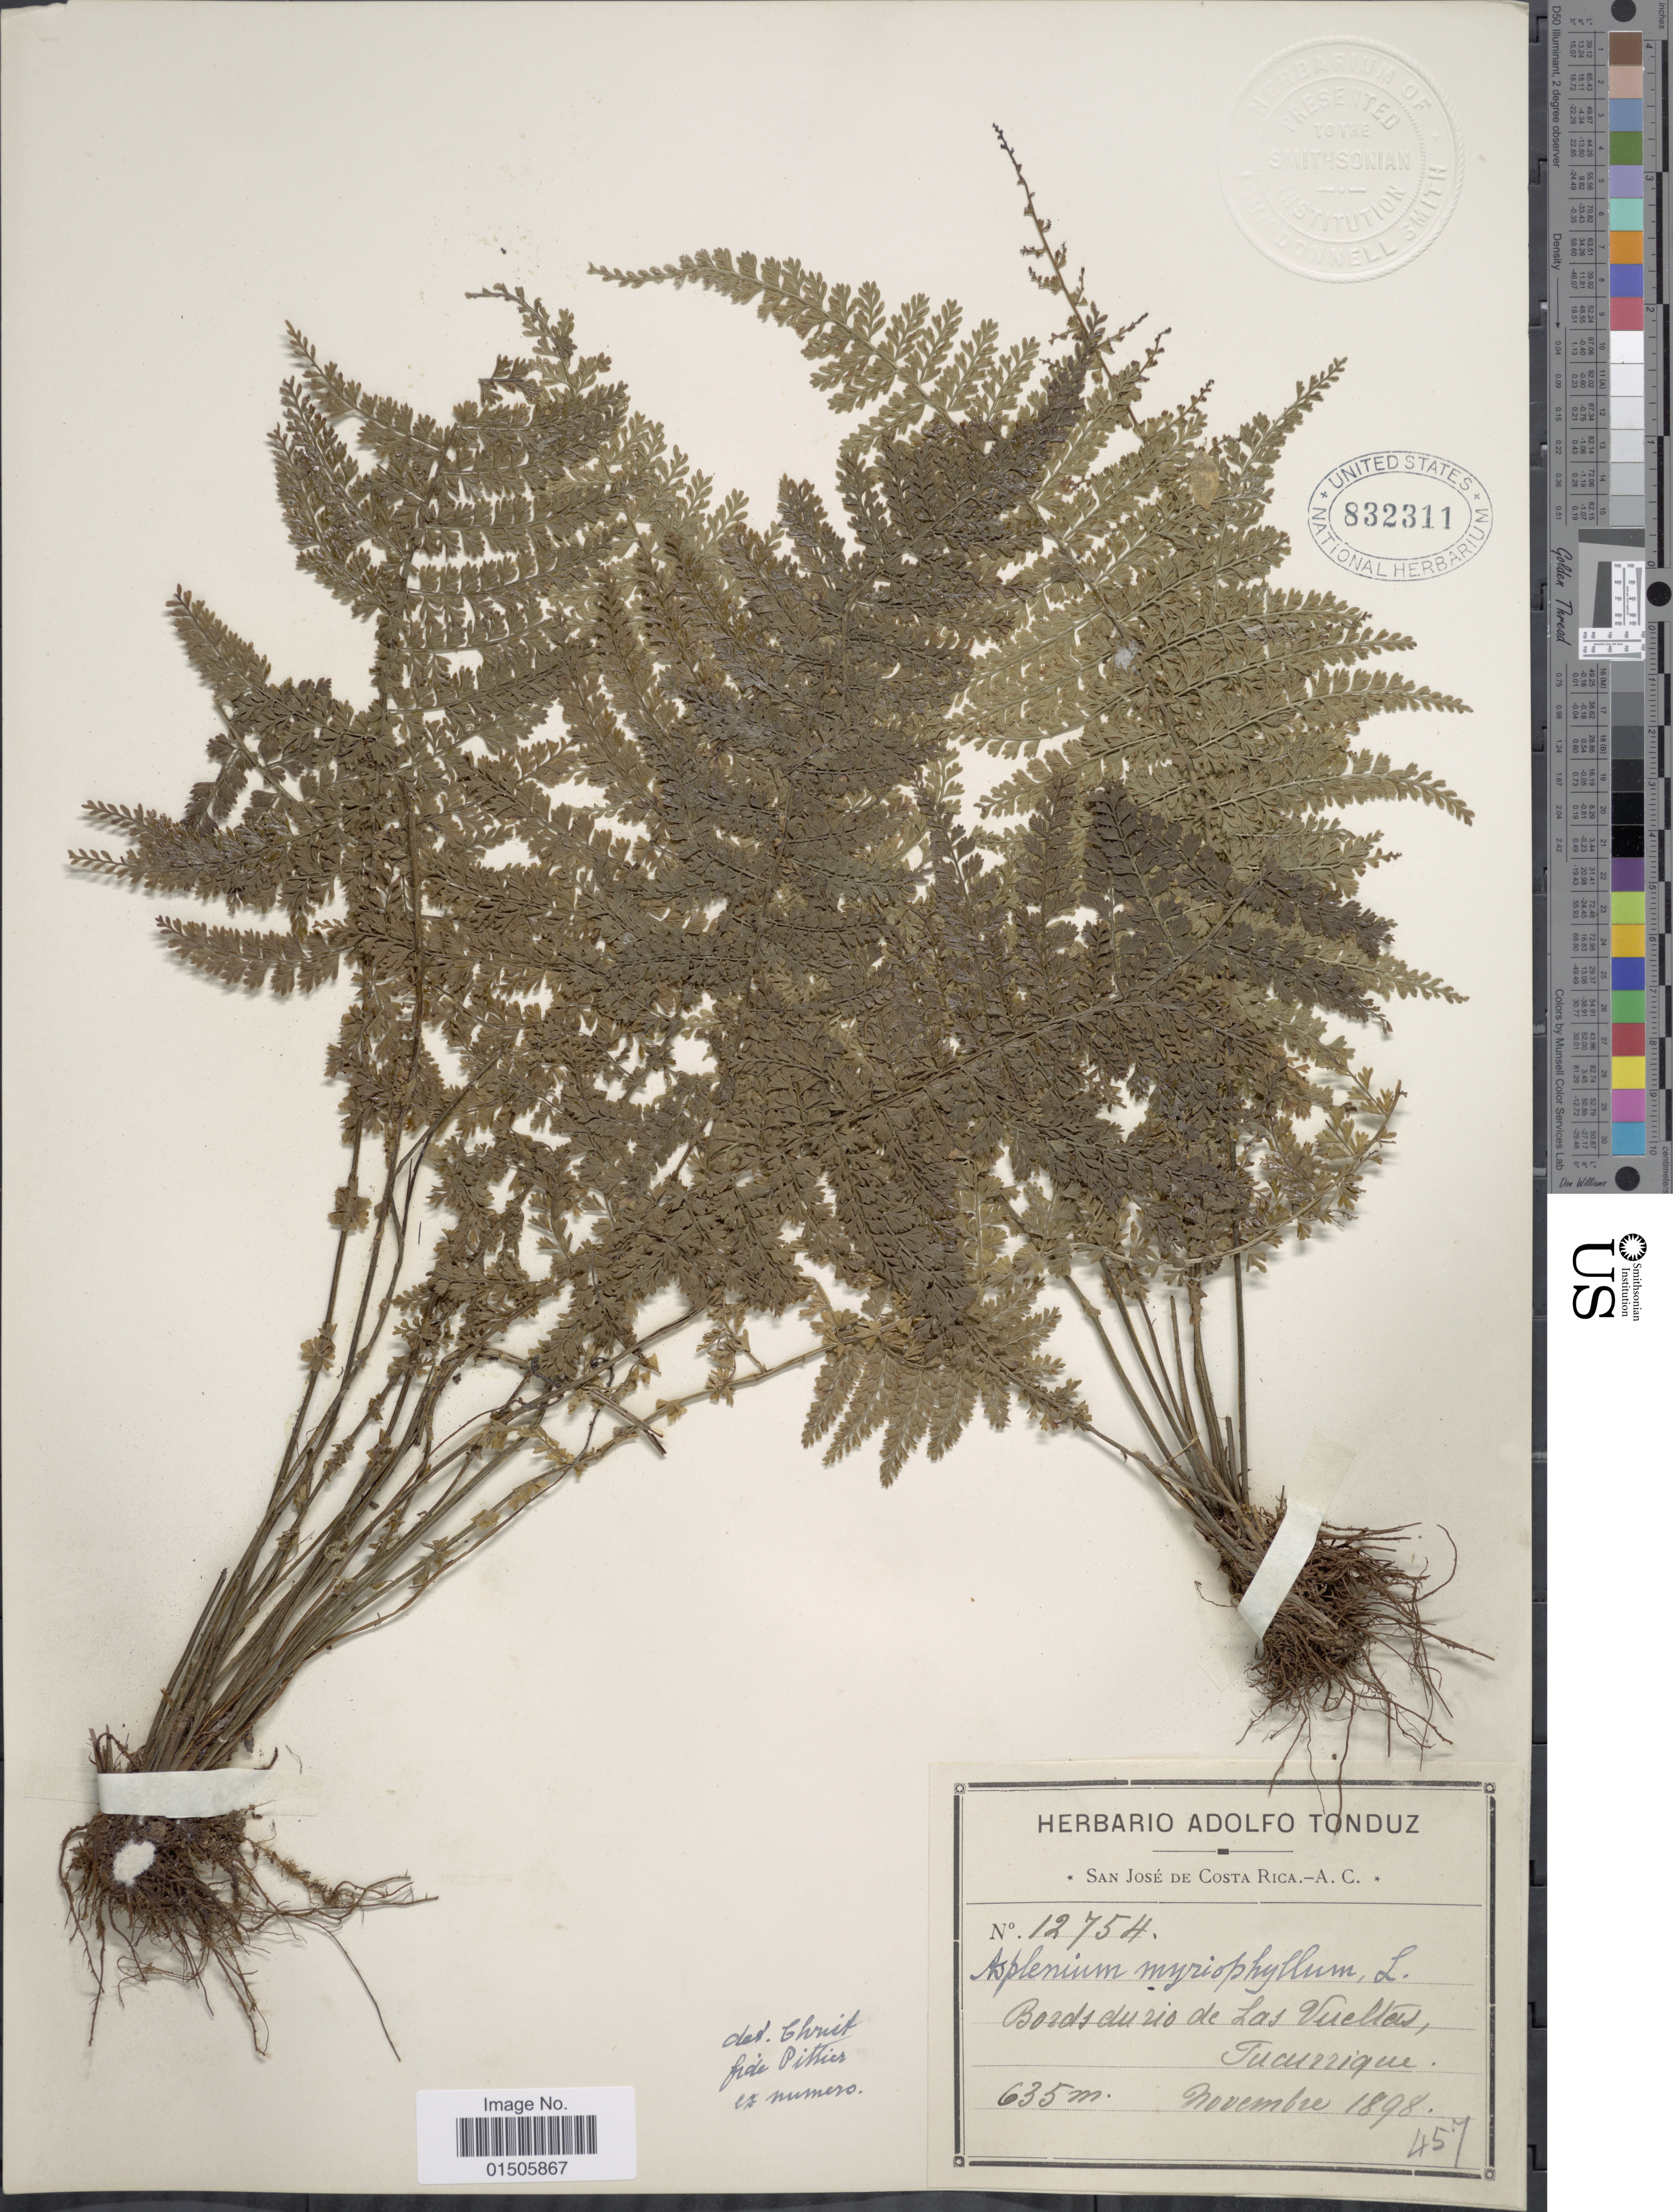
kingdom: Plantae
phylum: Tracheophyta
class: Polypodiopsida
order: Polypodiales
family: Aspleniaceae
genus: Asplenium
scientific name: Asplenium cristatum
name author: Lam.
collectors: ex Herb. Adolfo Tonduz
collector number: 12754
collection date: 1898-11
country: Costa Rica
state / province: San José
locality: Bords du rio de Las Vuelta, Tucurrique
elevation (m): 635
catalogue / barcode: US 832311